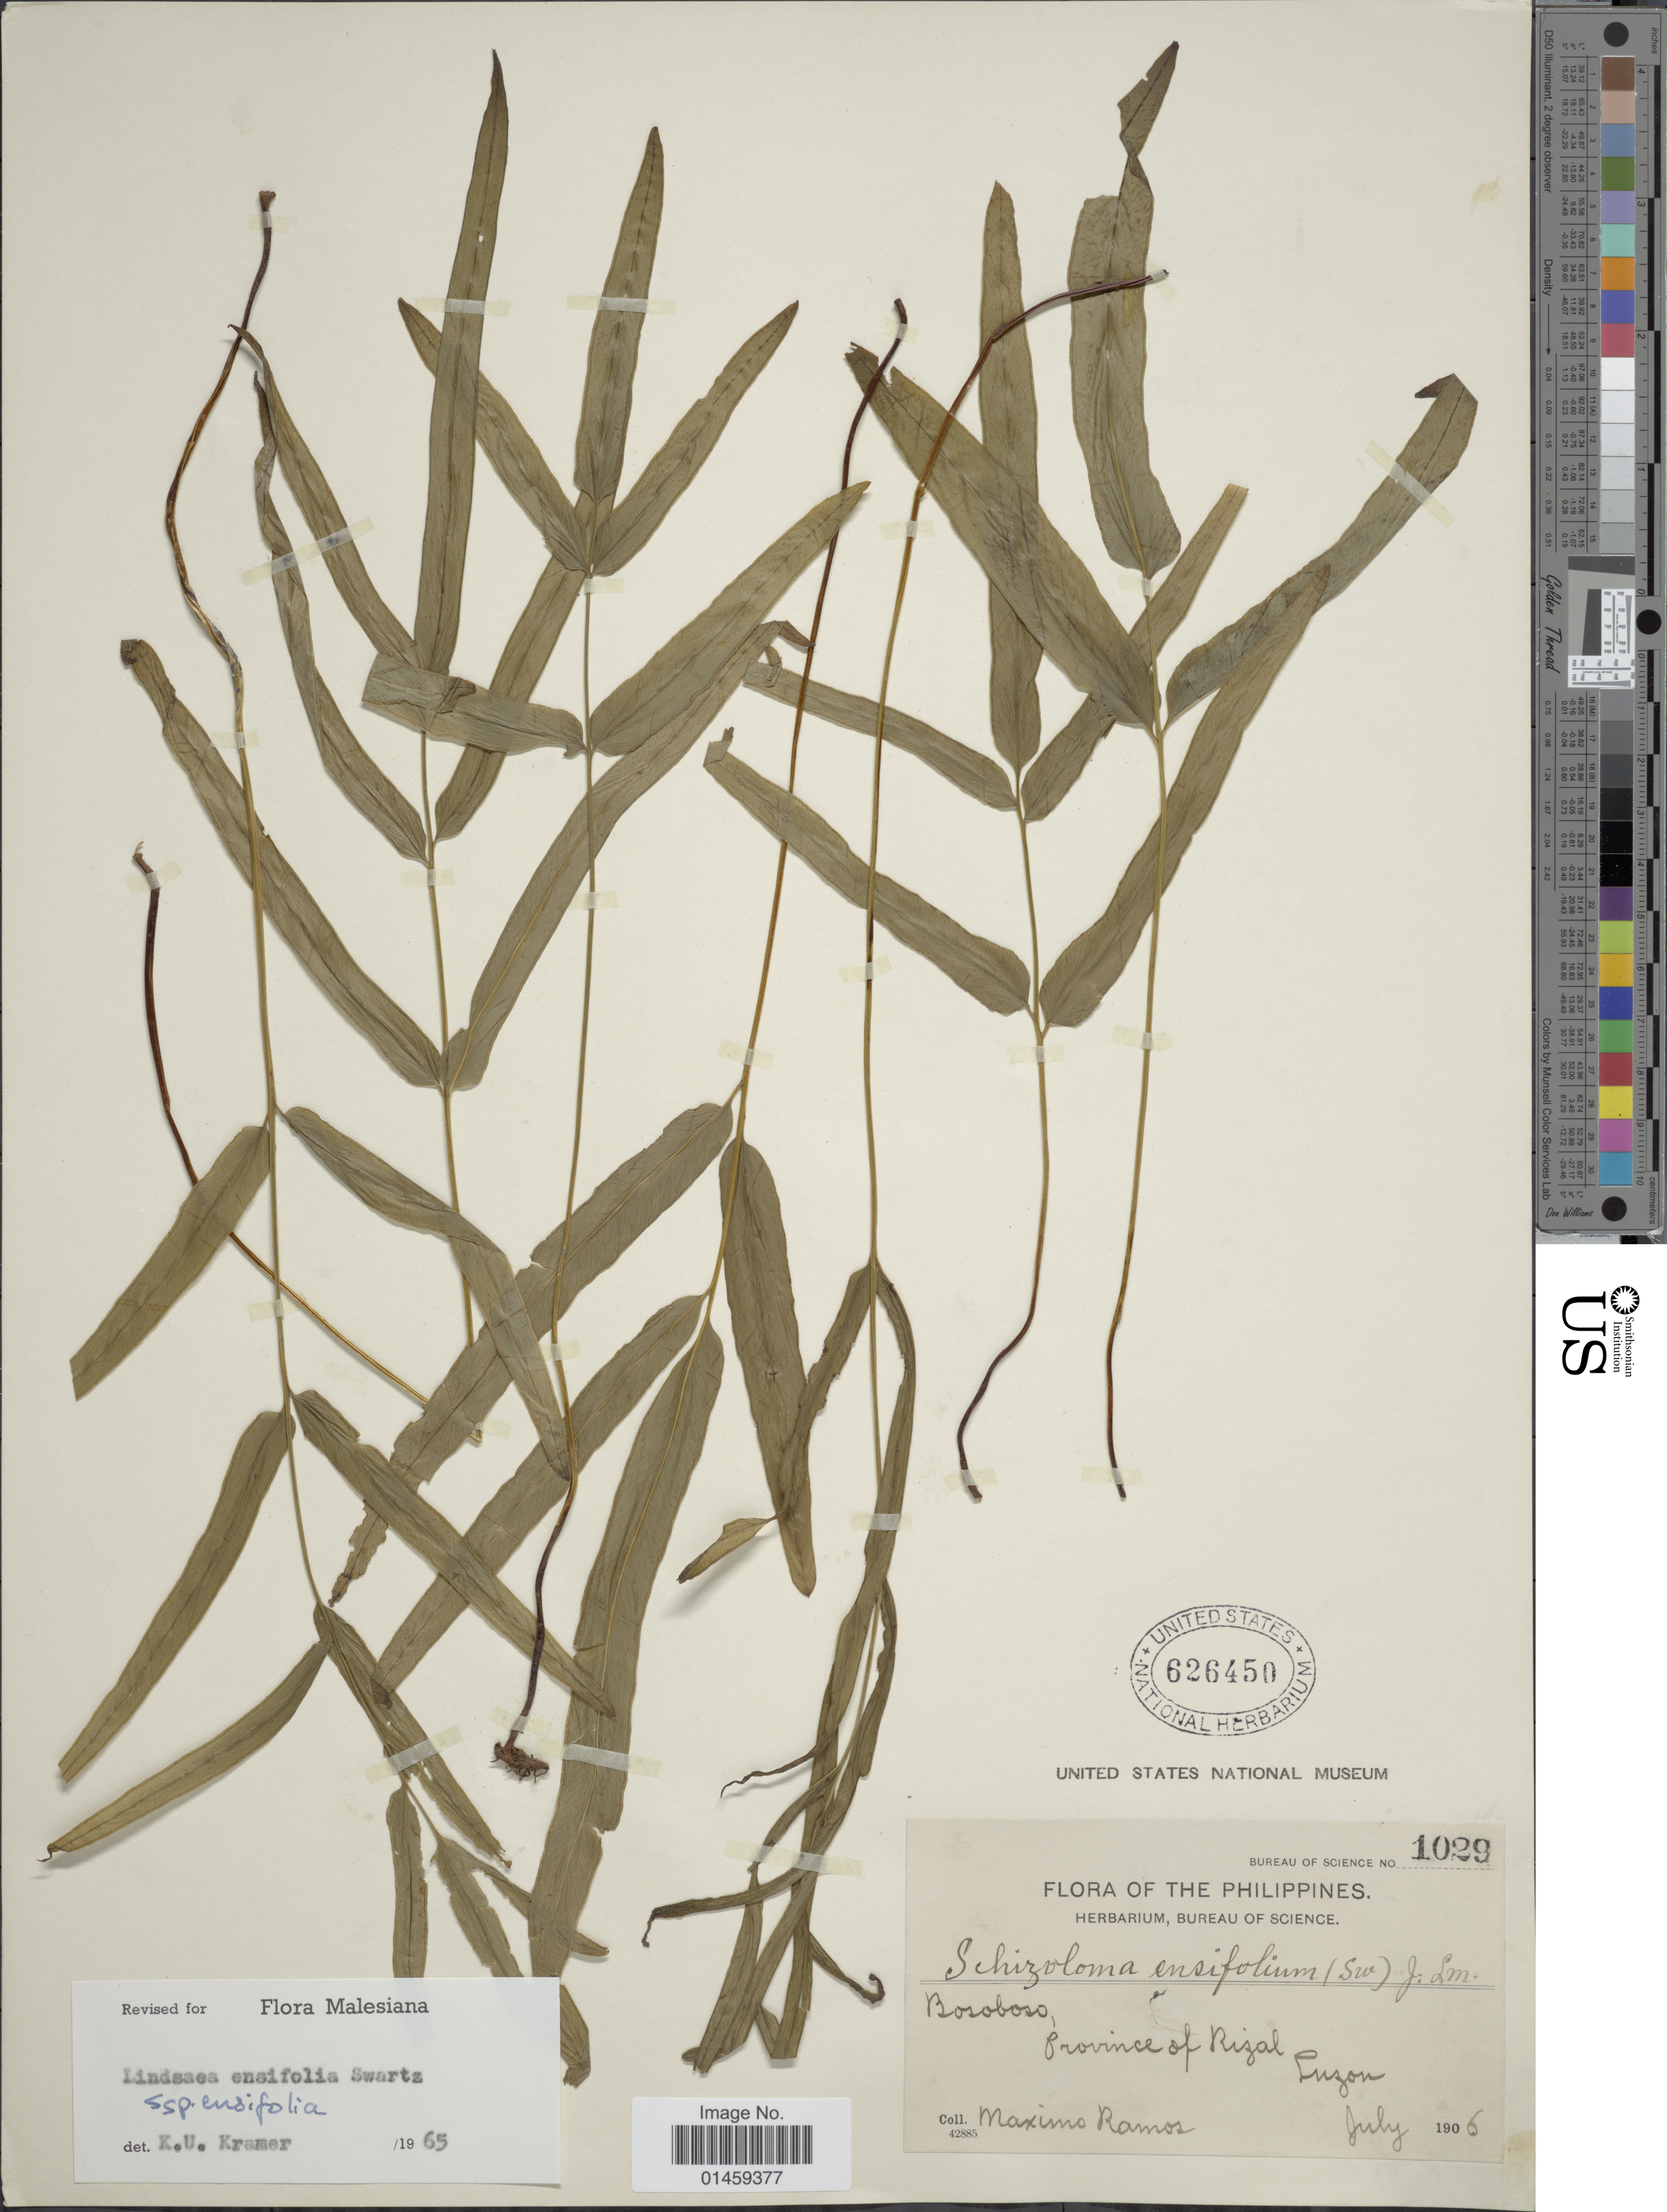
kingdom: Plantae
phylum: Tracheophyta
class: Polypodiopsida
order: Polypodiales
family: Lindsaeaceae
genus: Lindsaea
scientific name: Lindsaea ensifolia subsp. ensifolia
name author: Sw.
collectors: M. Ramos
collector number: Bureau of Science 1029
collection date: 1906-07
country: Philippines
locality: Bosoboso, Province of Rizal Luzon.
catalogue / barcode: US 626450